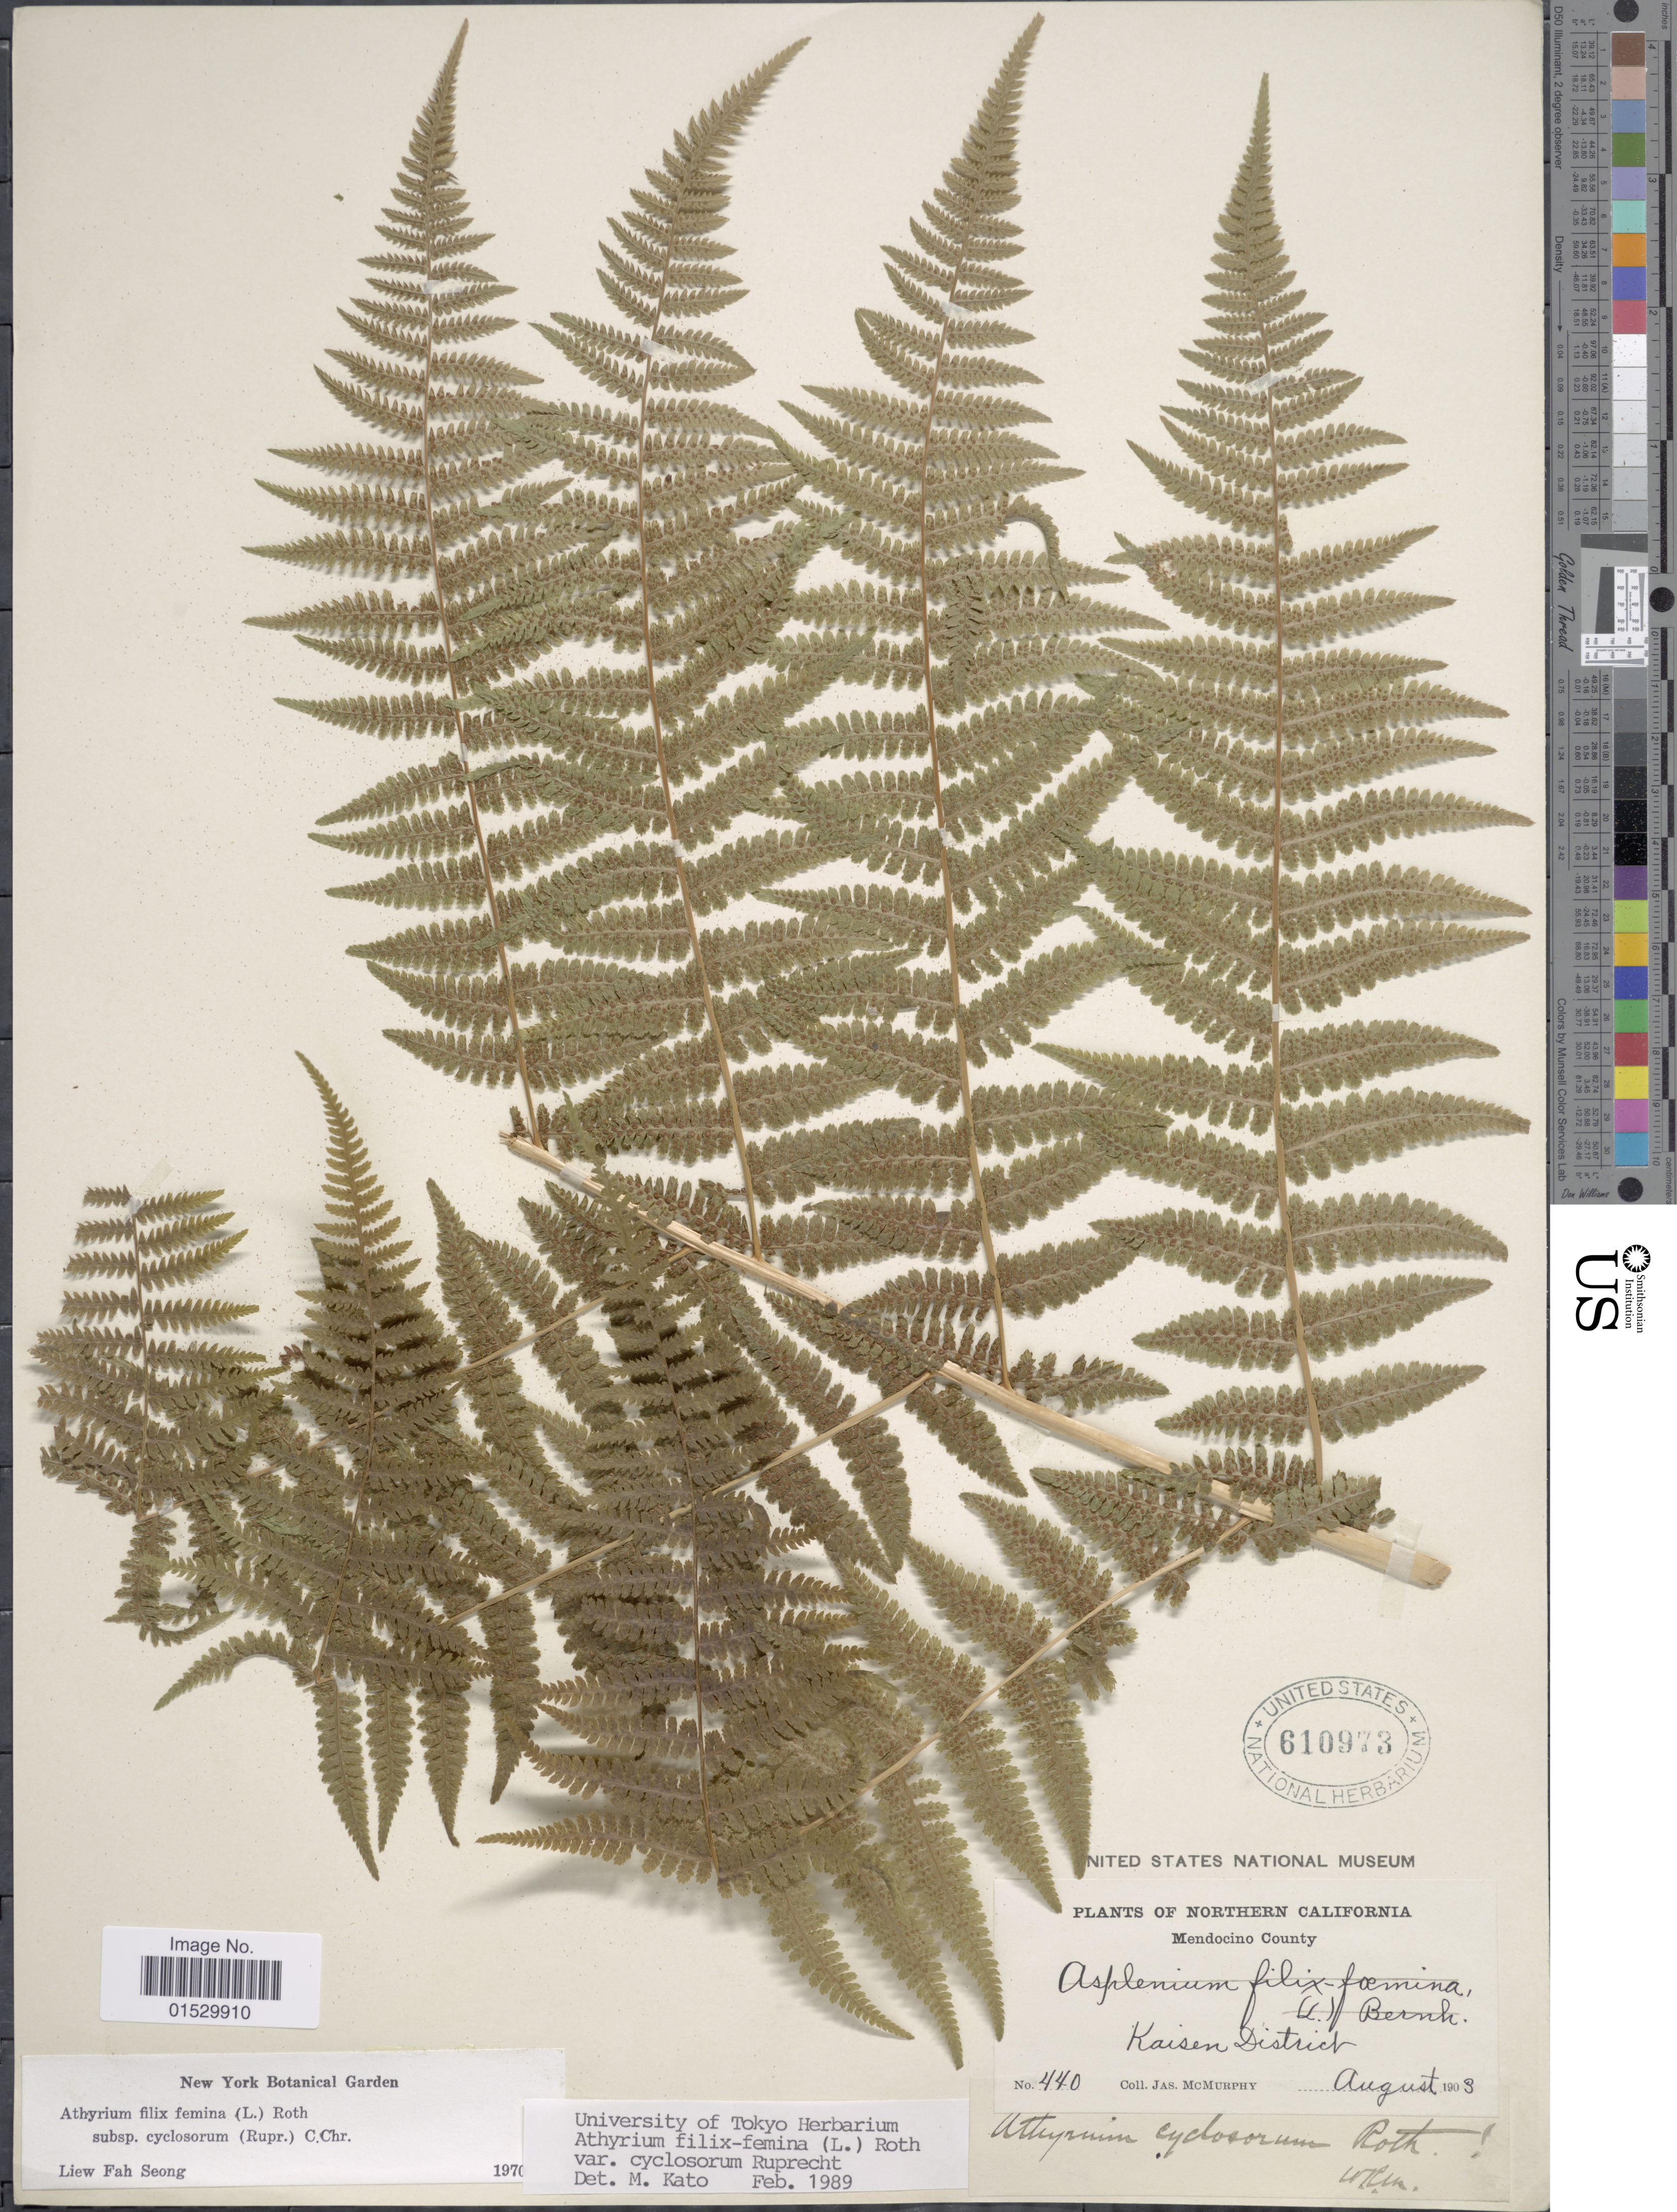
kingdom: Plantae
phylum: Tracheophyta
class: Polypodiopsida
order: Polypodiales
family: Athyriaceae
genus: Athyrium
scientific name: Athyrium filix-femina subsp. cyclosorum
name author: (Rupr.) C. Chr.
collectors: J. McMurphy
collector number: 440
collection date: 1903-08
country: United States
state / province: California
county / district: Mendocino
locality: Mendocino County, Kaisen District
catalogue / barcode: US 610973